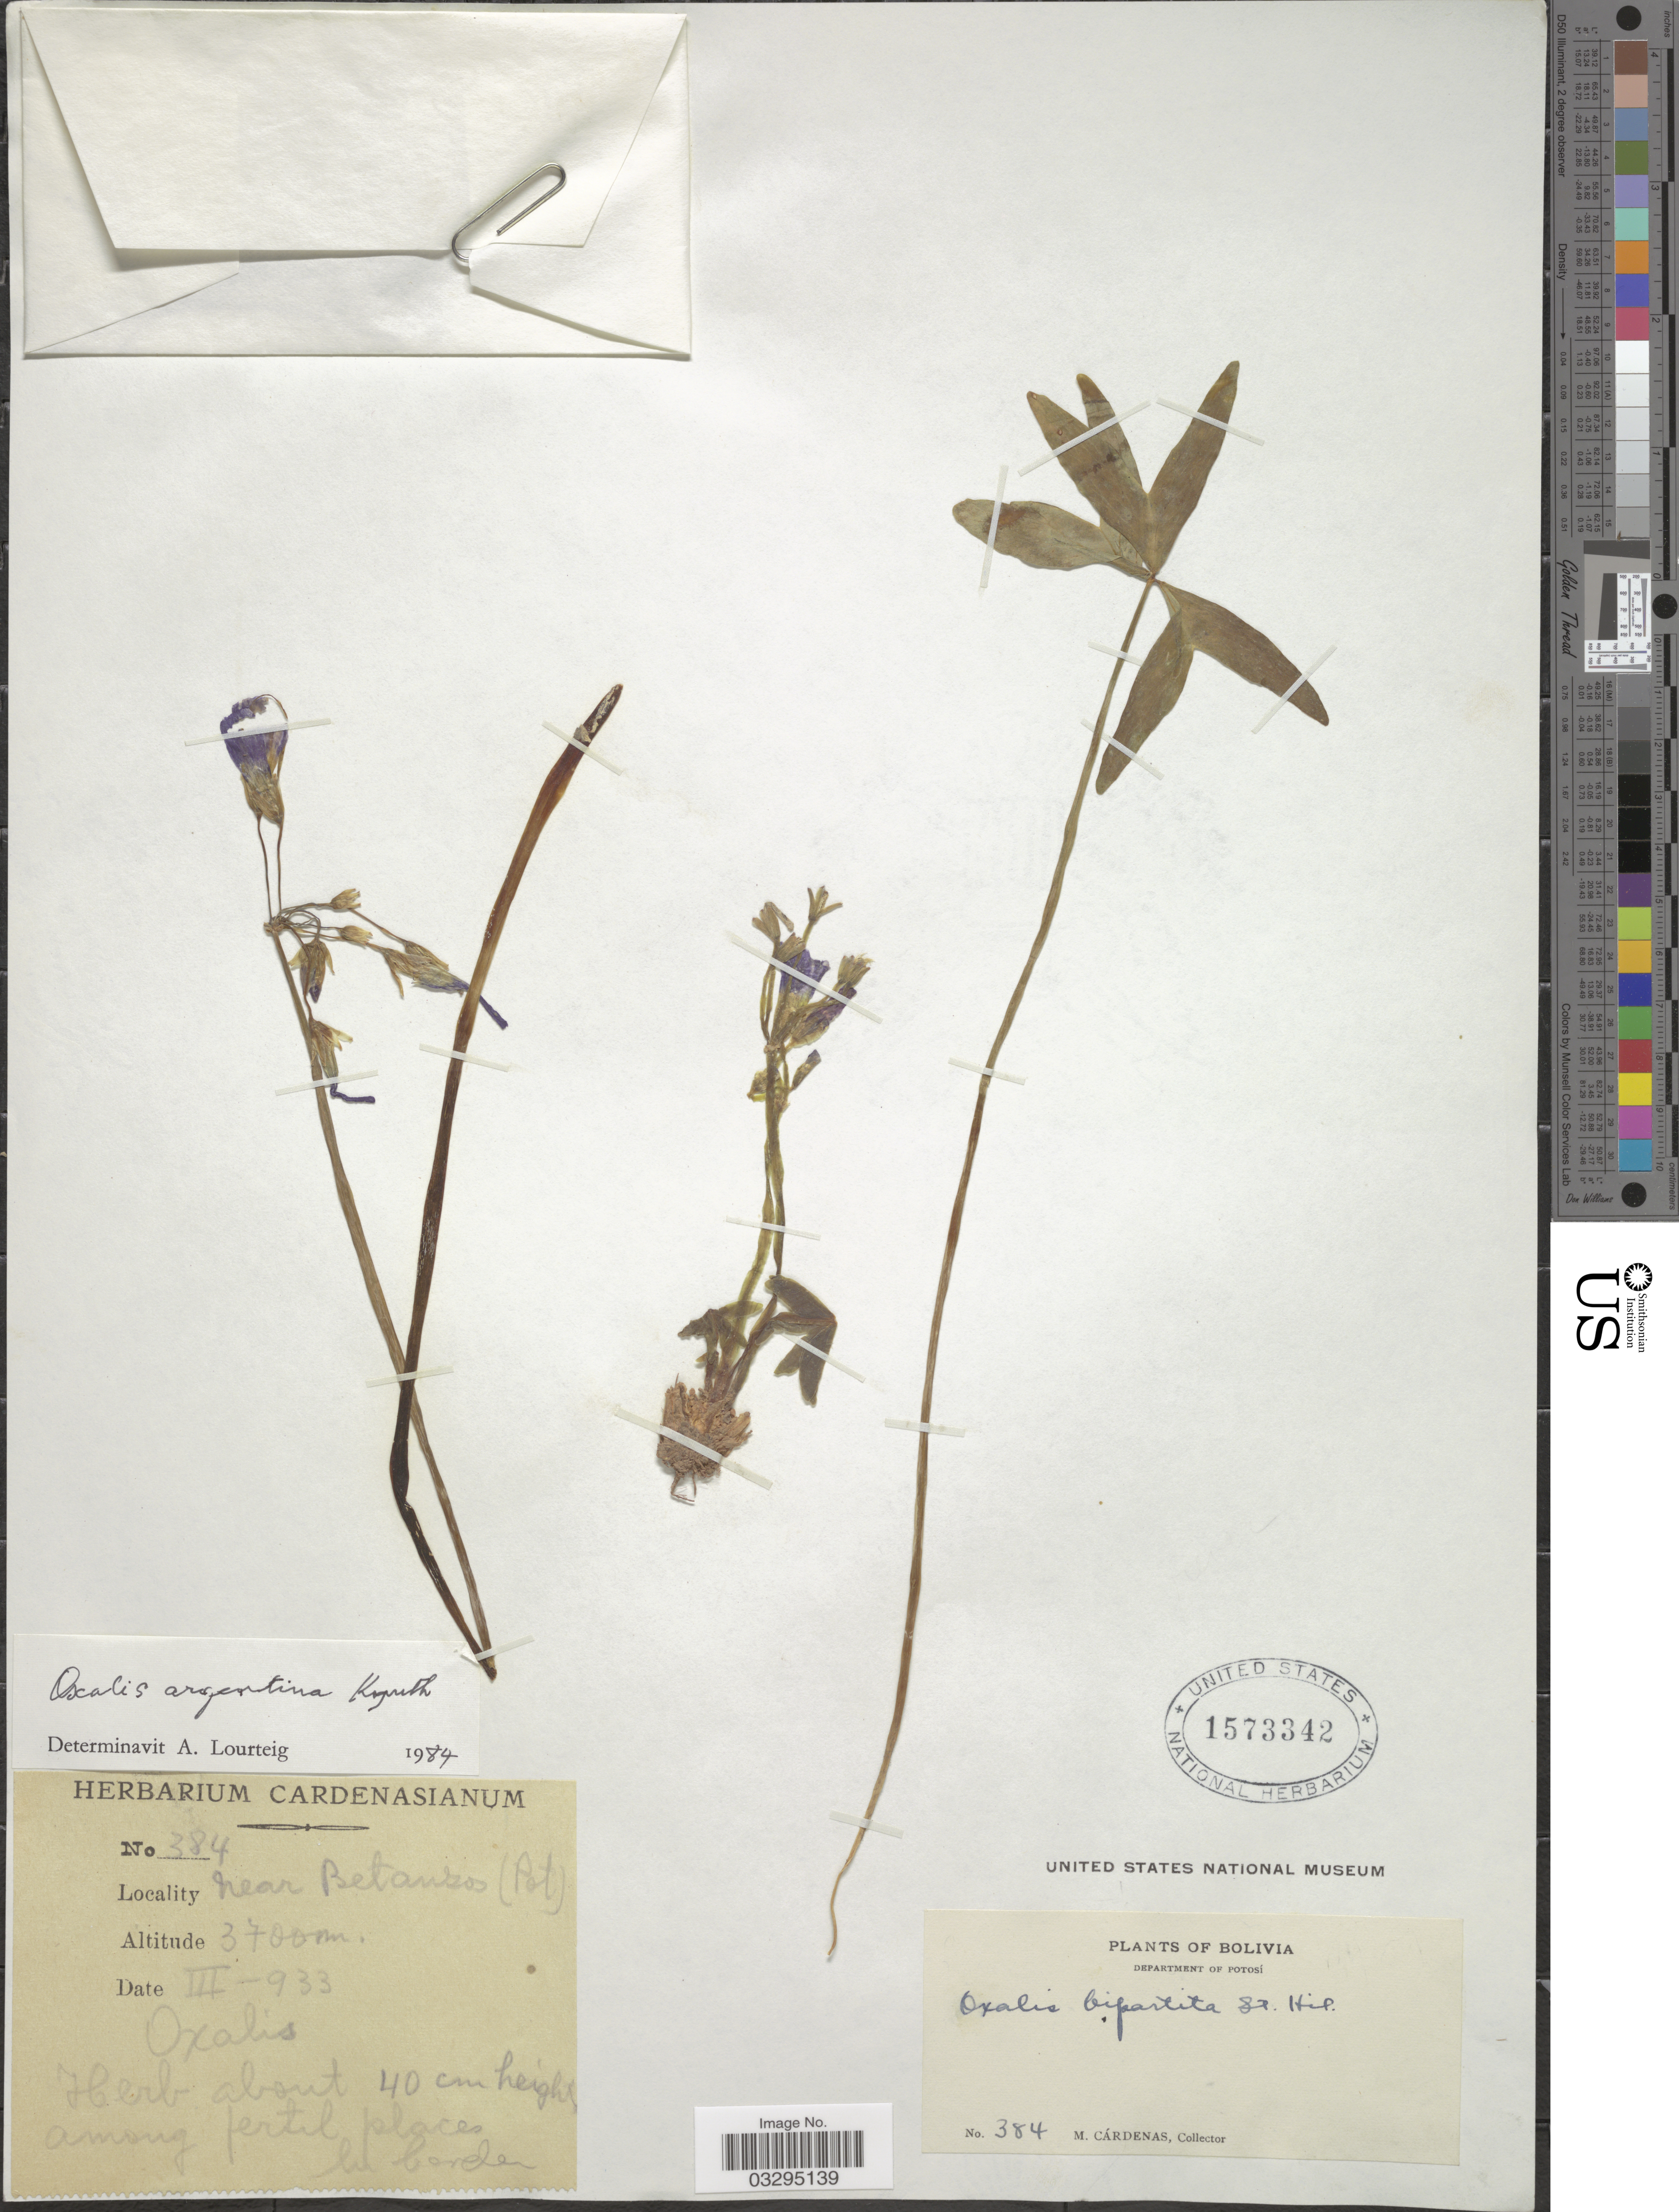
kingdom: Plantae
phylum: Tracheophyta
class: Magnoliopsida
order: Oxalidales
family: Oxalidaceae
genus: Oxalis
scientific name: Oxalis argentina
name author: R. Knuth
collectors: M. Cárdenas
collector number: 384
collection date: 1933-03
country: Bolivia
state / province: Potosi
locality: Department of Potosi. Near Betansos.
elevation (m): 3700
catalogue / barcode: US 1573342